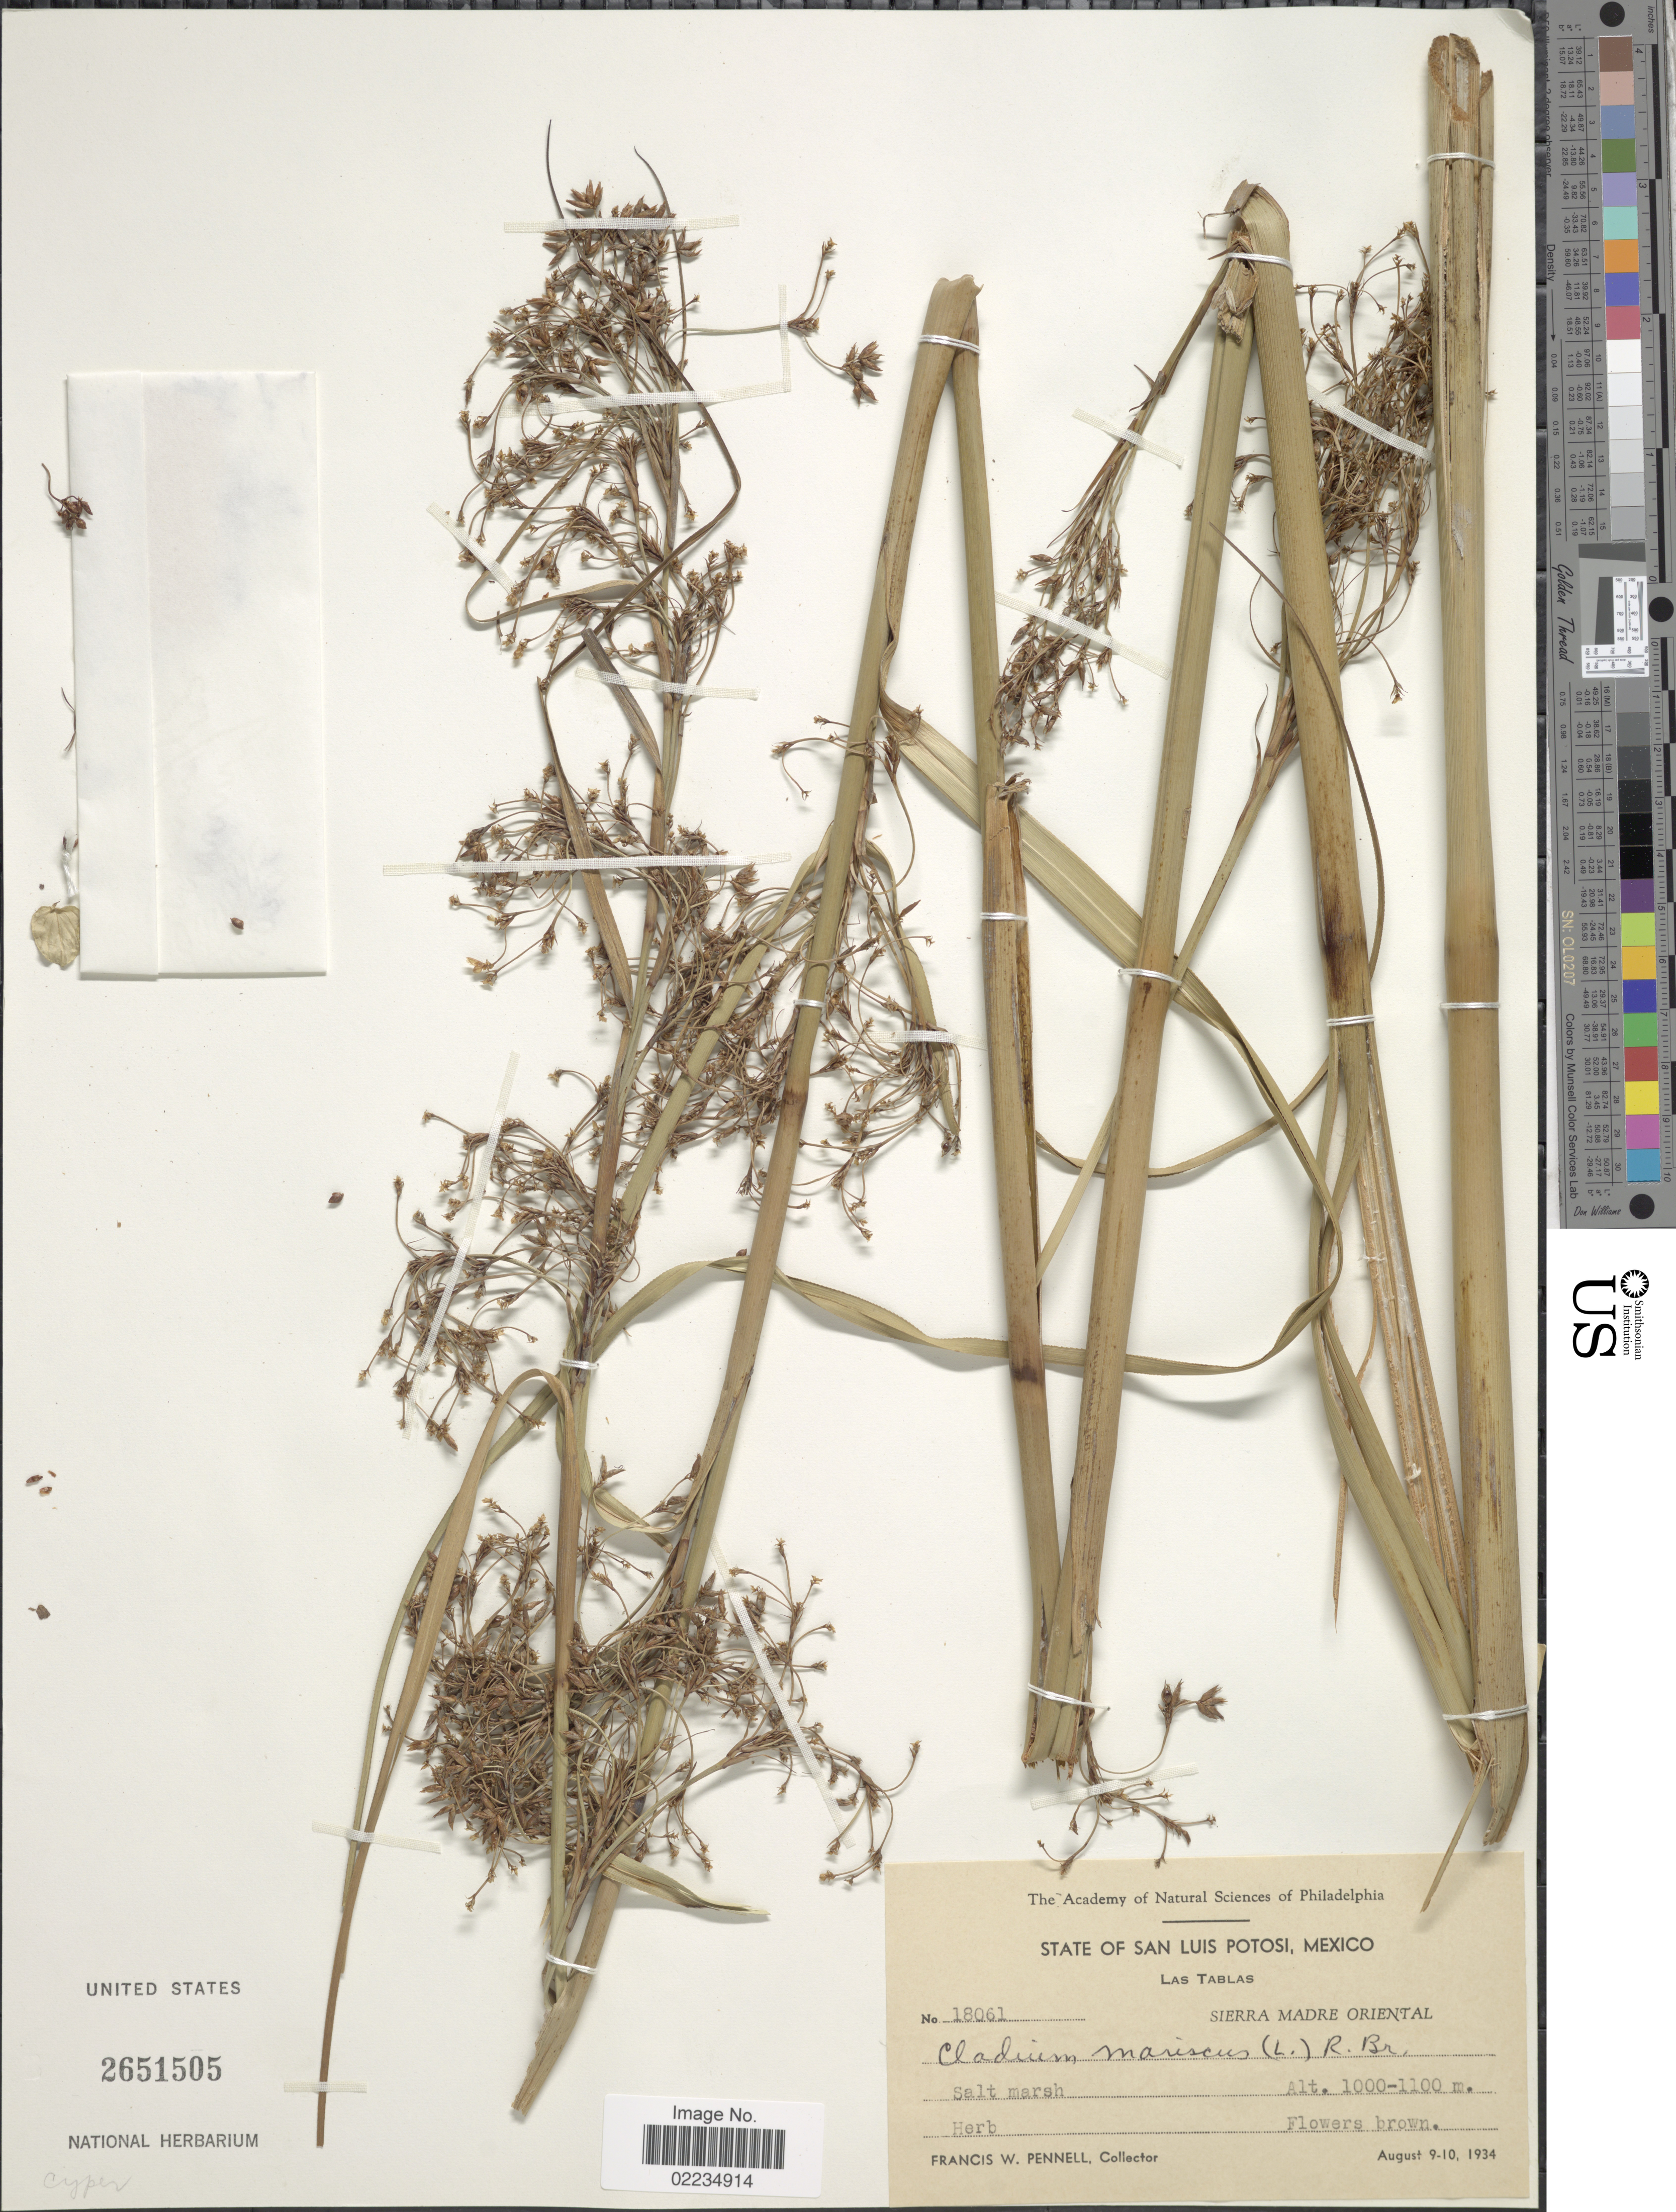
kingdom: Plantae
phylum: Tracheophyta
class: Liliopsida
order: Poales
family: Cyperaceae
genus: Cladium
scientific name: Cladium jamaicense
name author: Crantz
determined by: Strong, Mark T., (BOT), Smithsonian Institution - National Museum of Natural History (UNITED STATES)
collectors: F. W. Pennell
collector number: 18061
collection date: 1934-08-09/1934-08-10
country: Mexico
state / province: San Luis Potosí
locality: State of San Luis Potosip, Las Tablas, Sierra Madre Oriental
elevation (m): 1000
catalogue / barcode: US 2651505